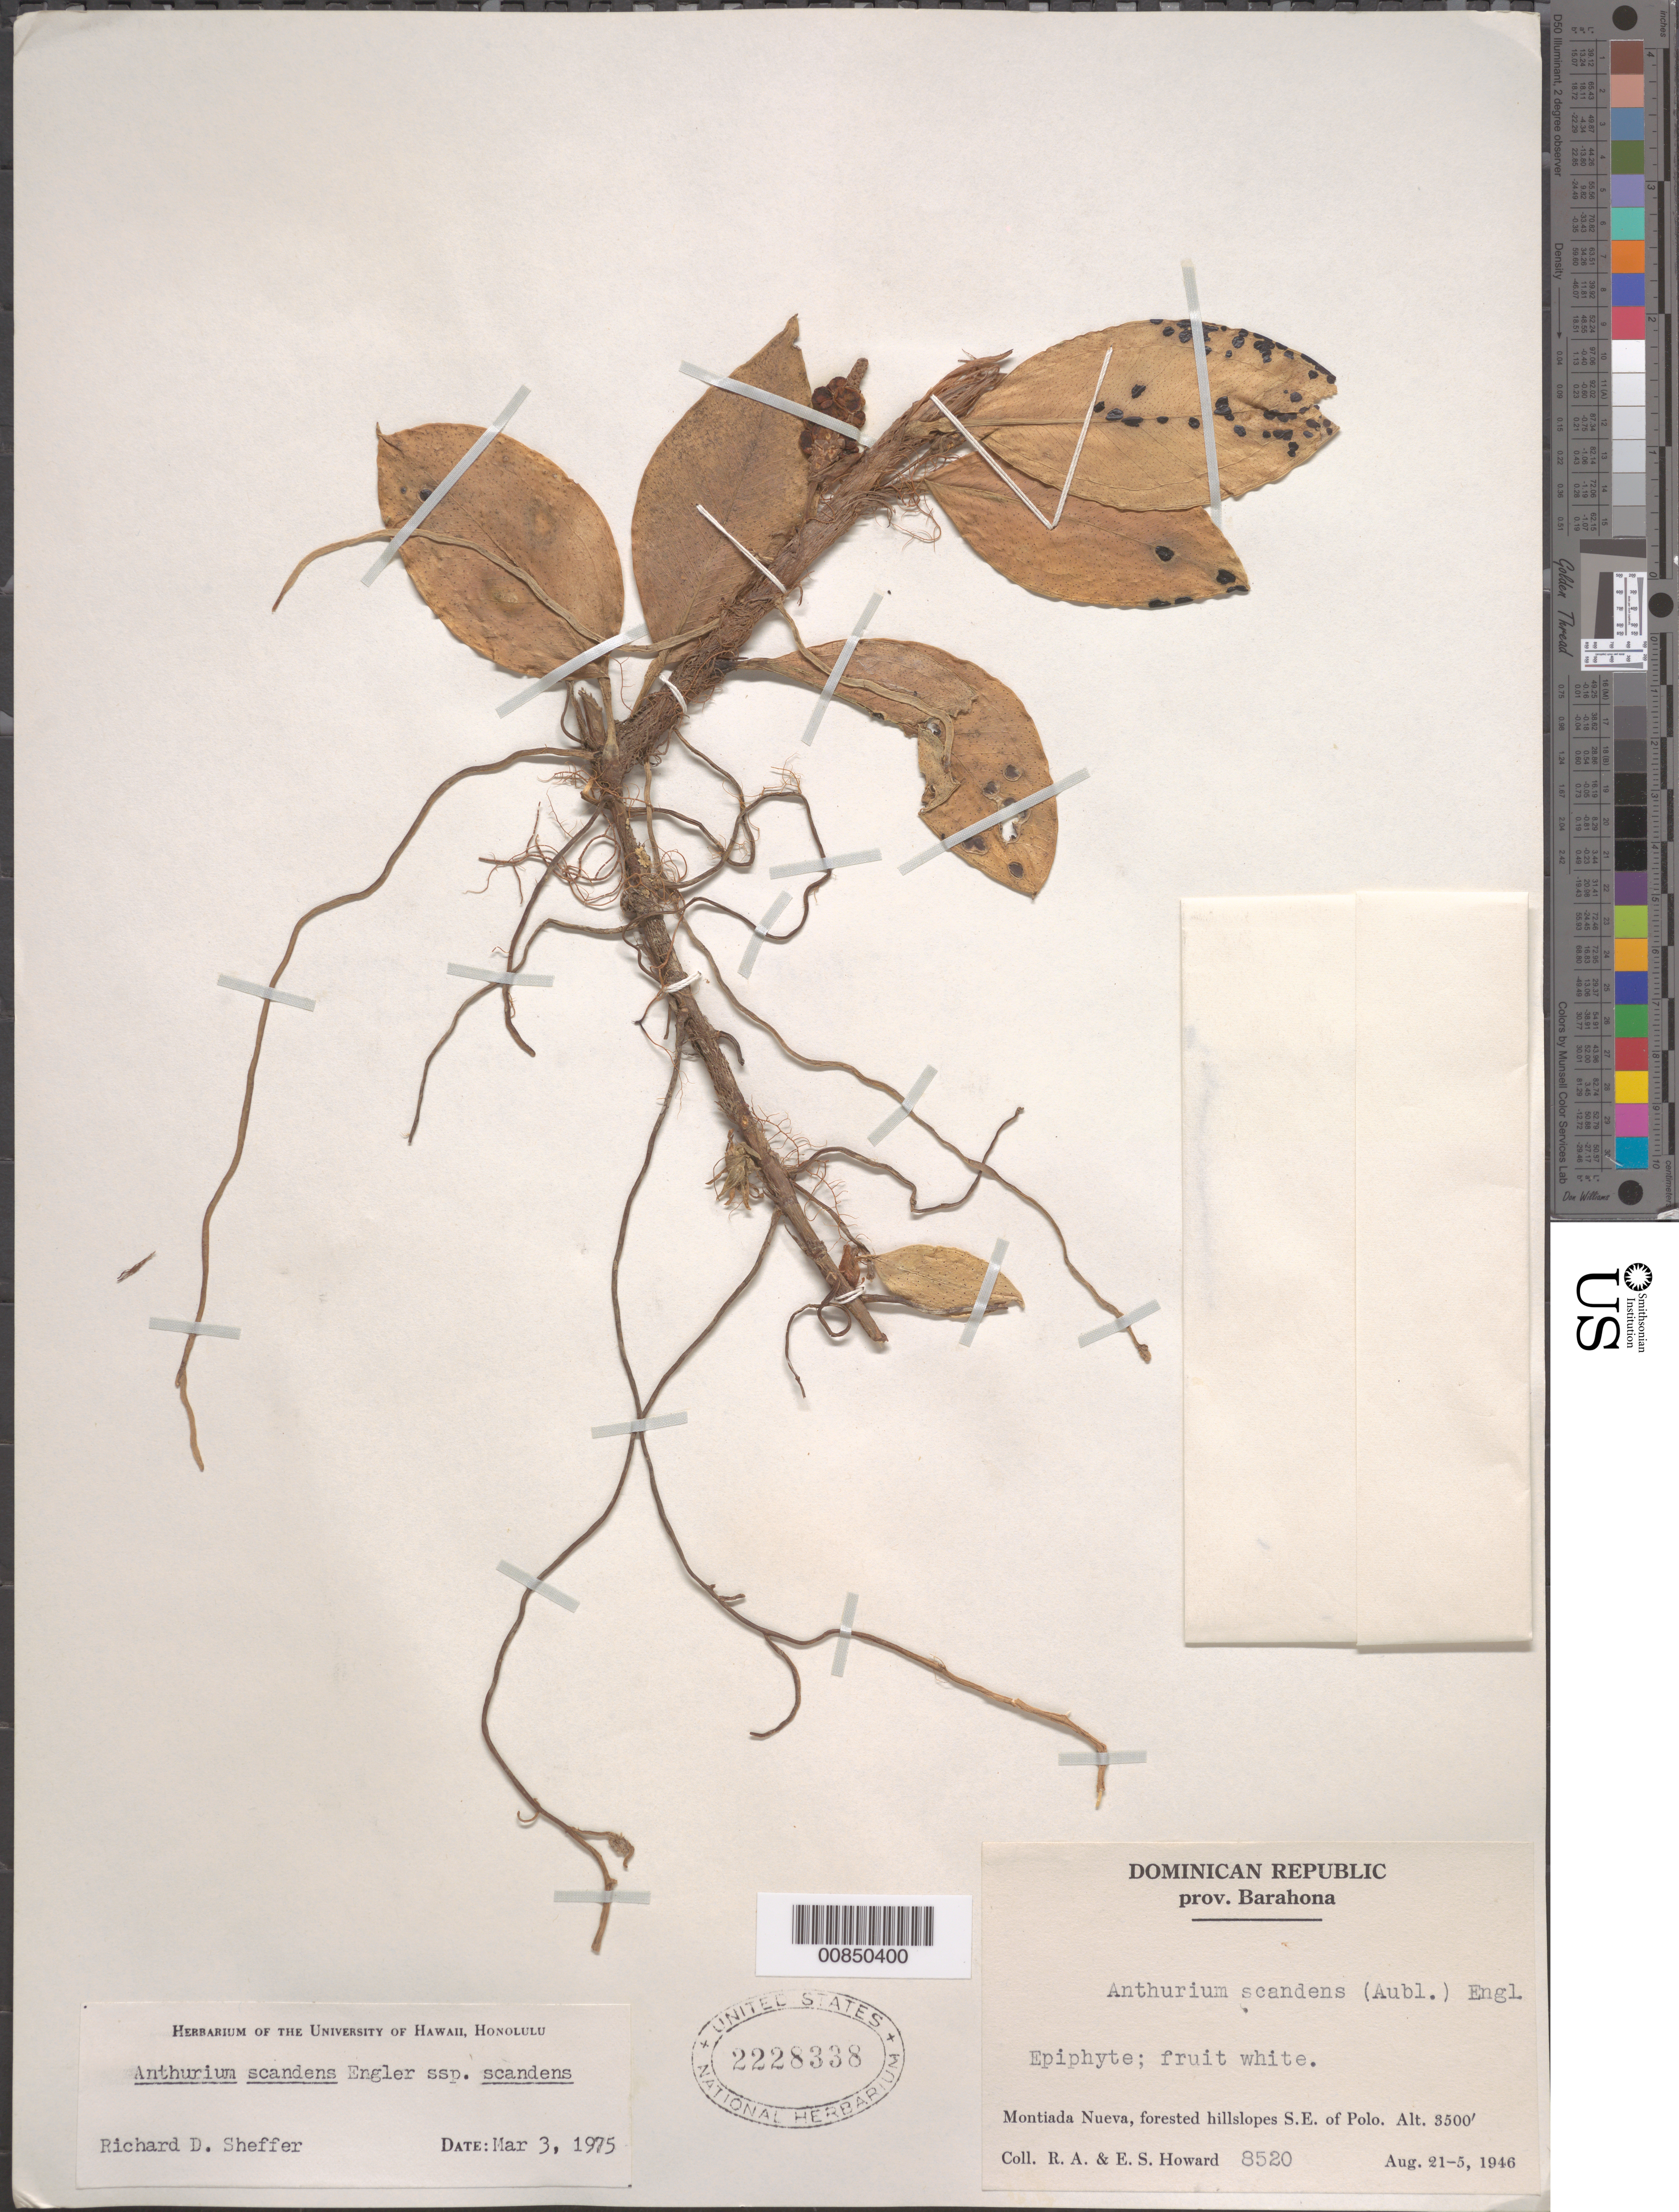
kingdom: Plantae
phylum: Tracheophyta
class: Liliopsida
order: Alismatales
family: Araceae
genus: Anthurium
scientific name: Anthurium scandens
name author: (Aubl.) Engl.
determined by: Sheffer, R. D.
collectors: R. A. Howard & E. S. Howard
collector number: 8520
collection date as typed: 21 Aug 1946 to 25 Aug 1946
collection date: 1946-08-21/1946-08-25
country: Dominican Republic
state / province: Barahona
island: Hispaniola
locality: Montiada Nueva, SE of Polo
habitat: Forested hillslopes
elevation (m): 1067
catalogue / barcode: US 2228338